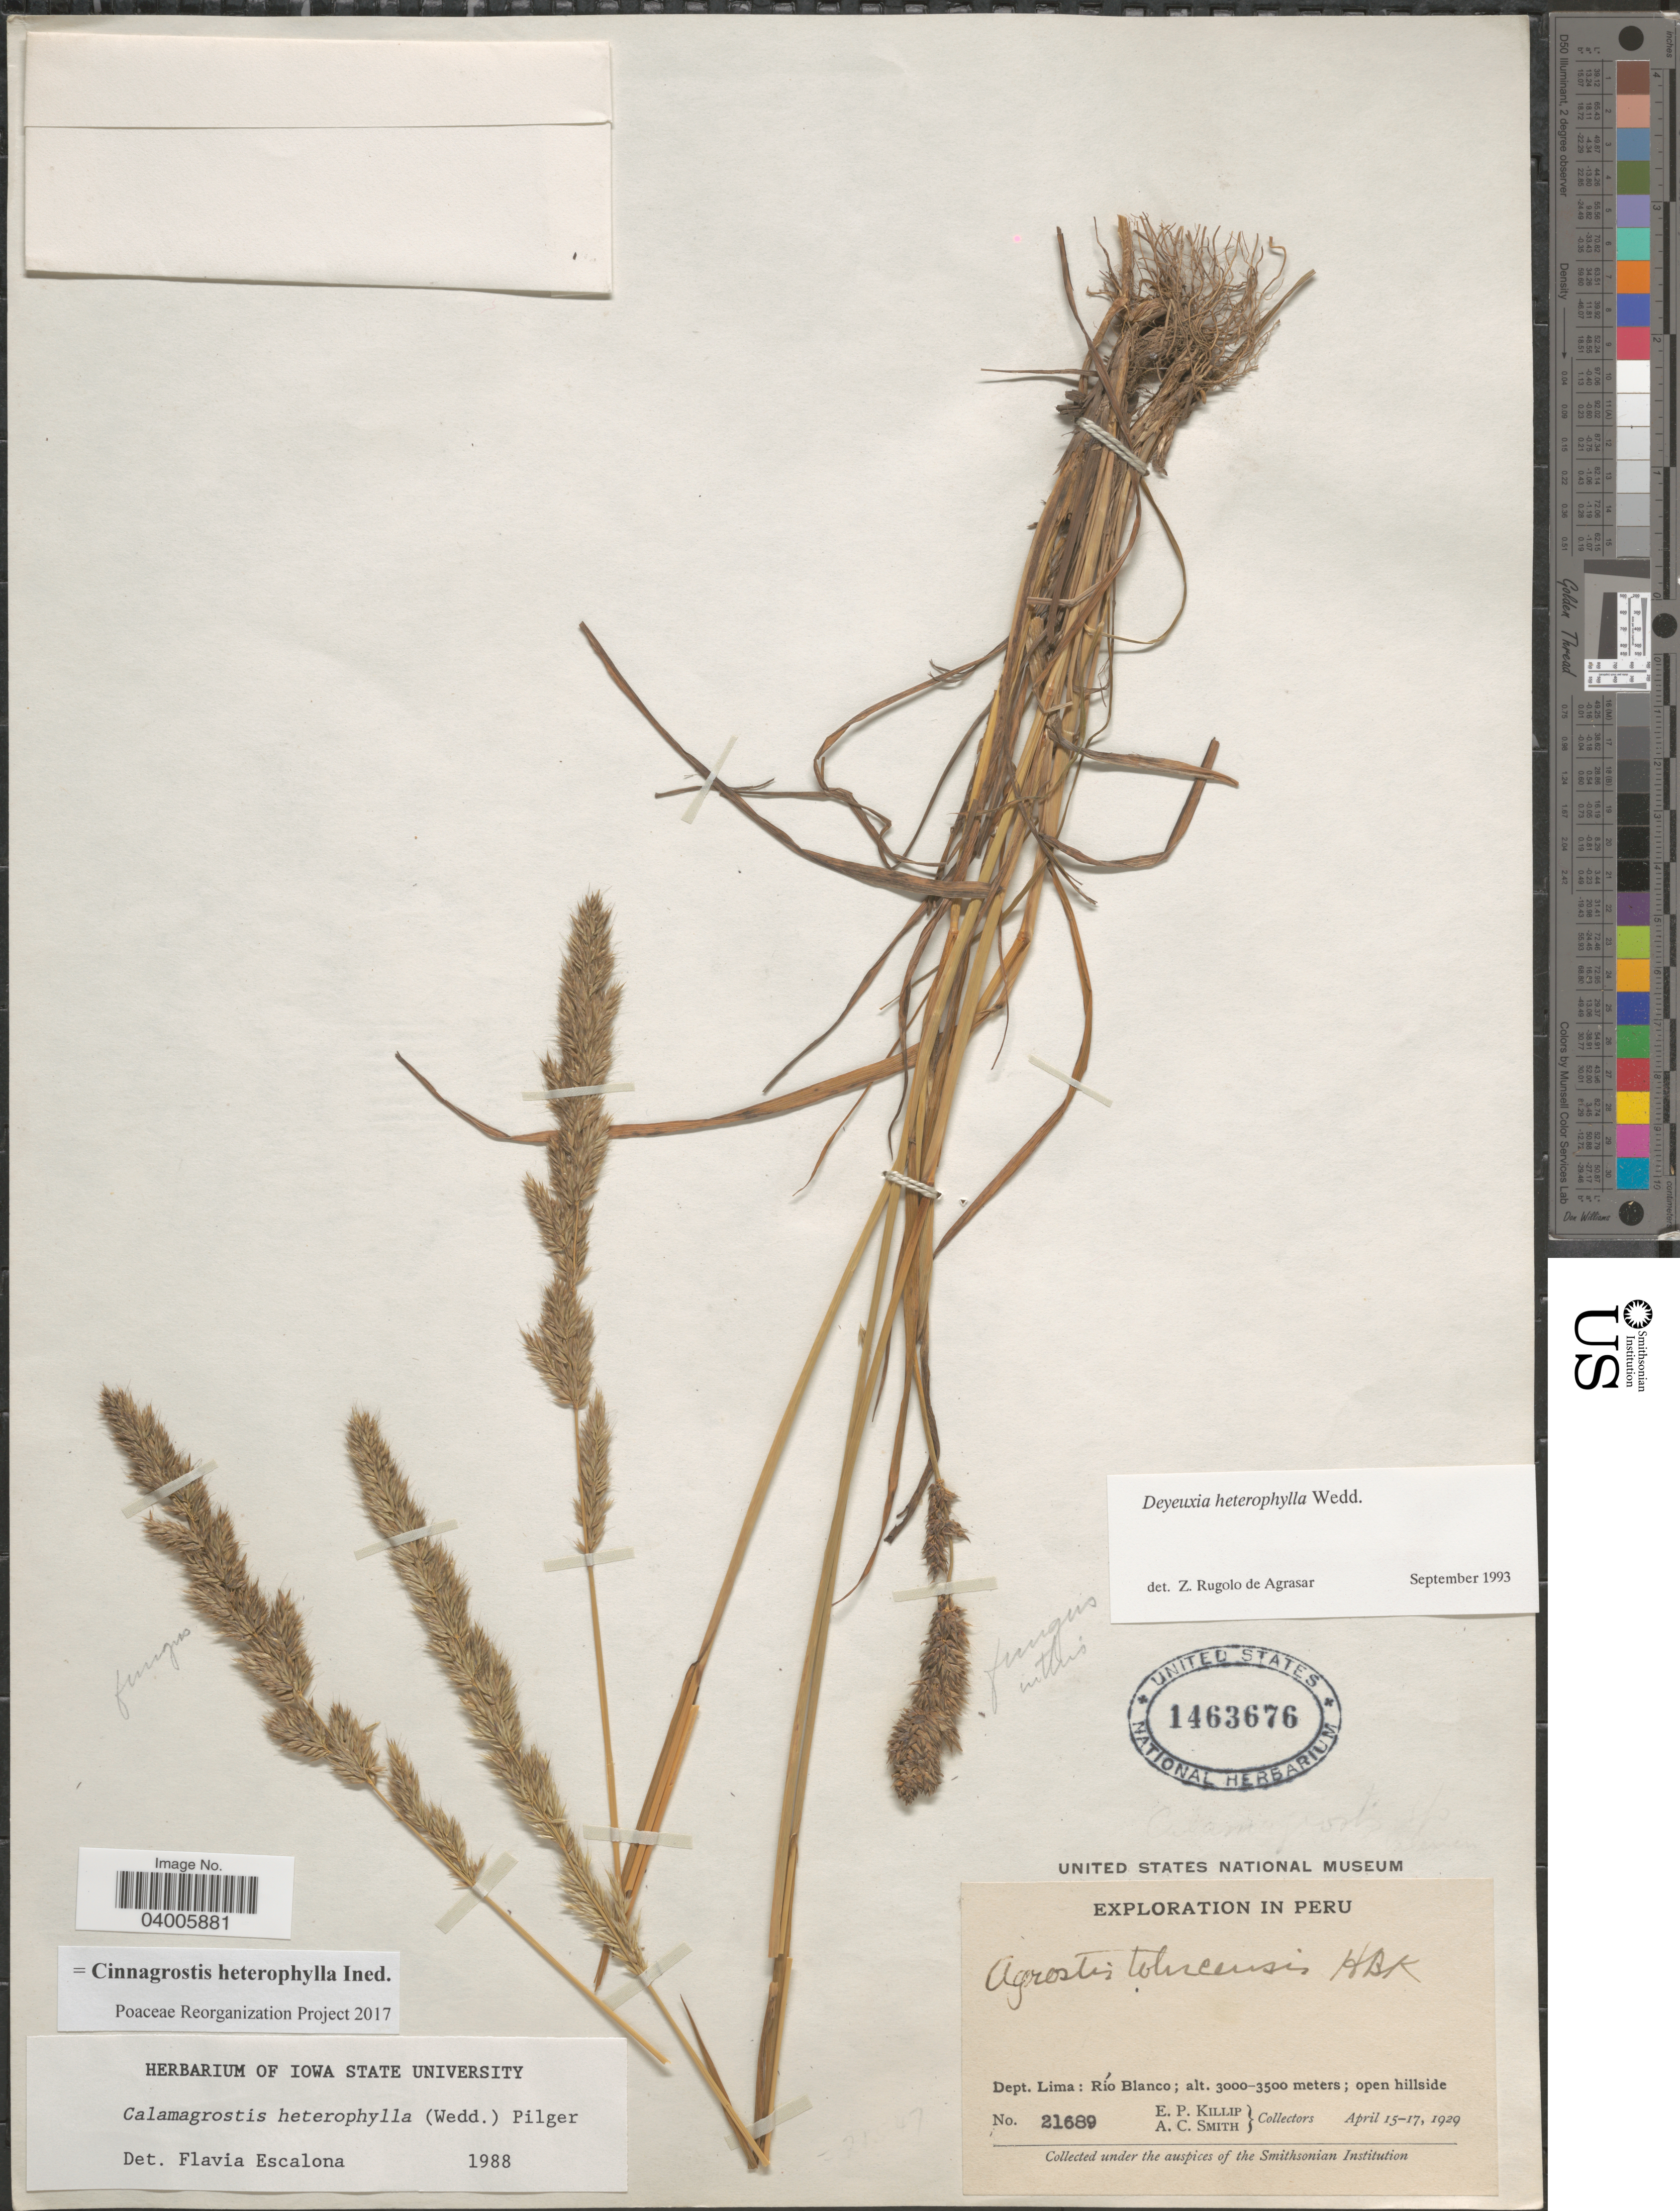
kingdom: Plantae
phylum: Tracheophyta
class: Liliopsida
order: Poales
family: Poaceae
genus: Cinnagrostis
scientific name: Cinnagrostis heterophylla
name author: (Wedd.) P.M. Peterson et al.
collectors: E. P. Killip & A. C. Smith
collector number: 21689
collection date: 1929-04-15/1929-04-17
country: Peru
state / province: Lima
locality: Dept. Lima : Río Blanco.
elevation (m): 3000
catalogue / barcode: US 1463676